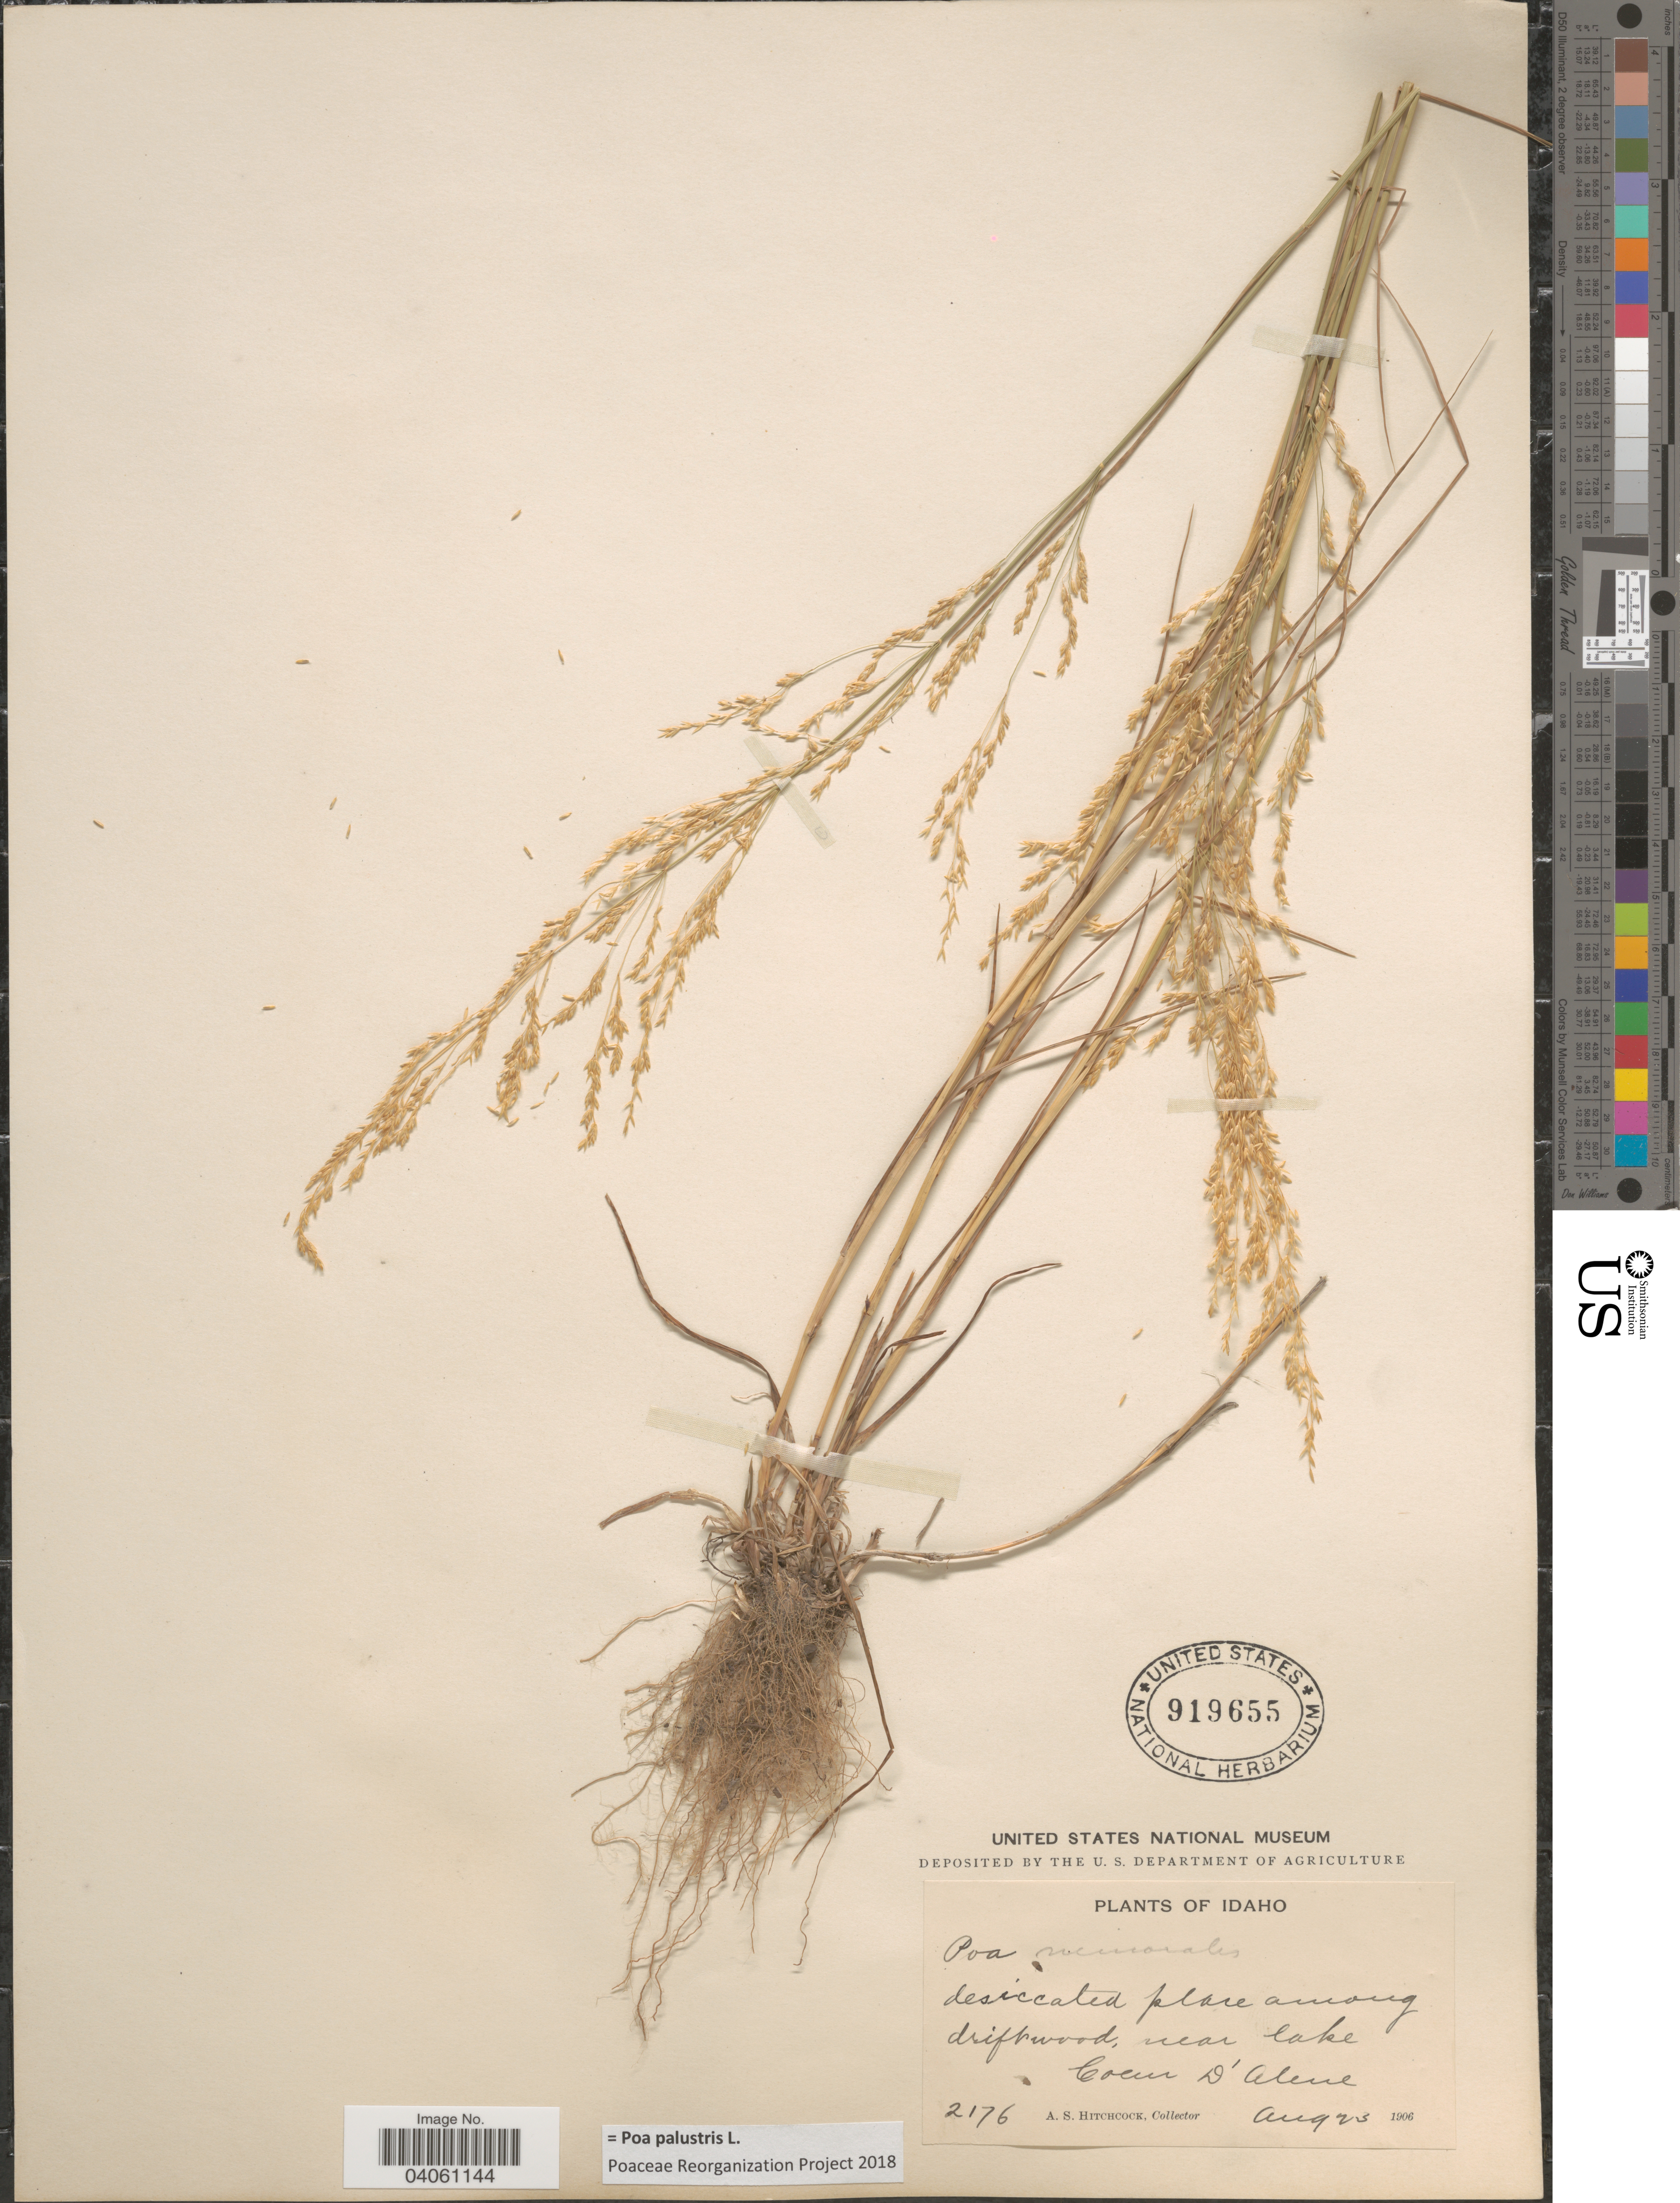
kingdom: Plantae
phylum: Tracheophyta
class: Liliopsida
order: Poales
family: Poaceae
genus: Poa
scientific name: Poa palustris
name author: L.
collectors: A. S. Hitchcock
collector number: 2176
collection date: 1906-08-23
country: United States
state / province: Idaho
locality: Near lake Coeur D' Alene.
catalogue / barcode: US 919655